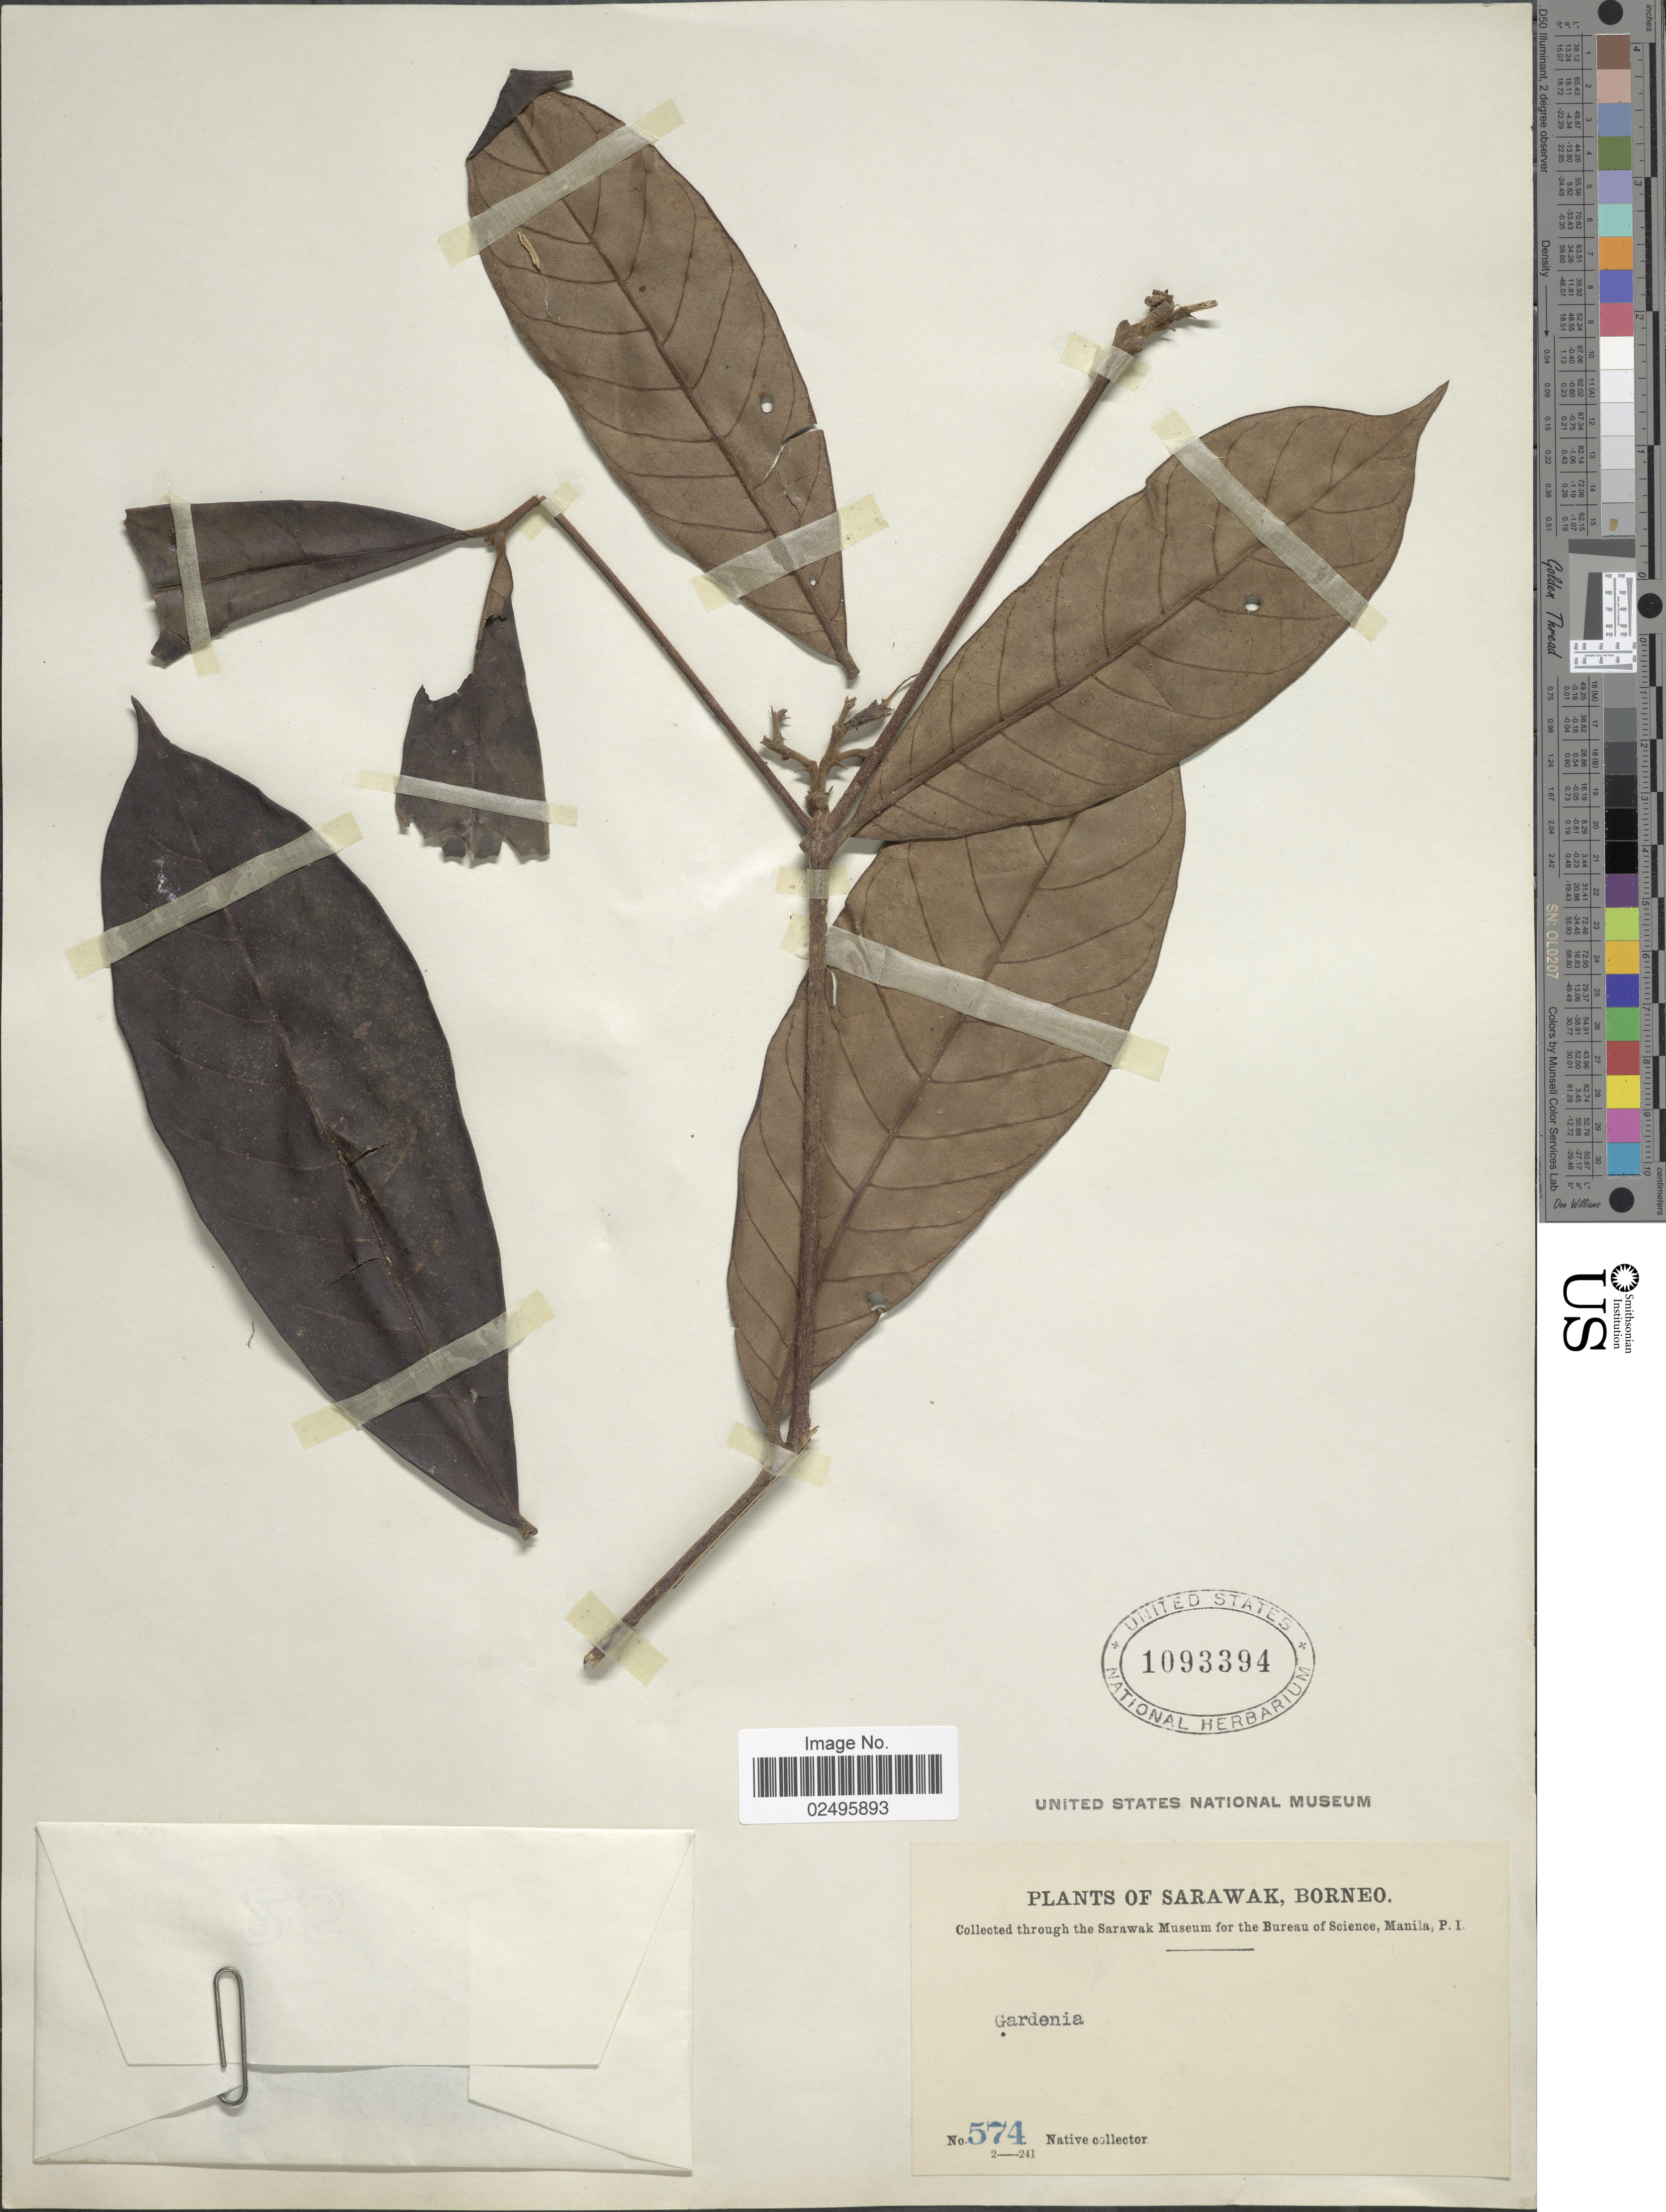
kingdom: Plantae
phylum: Tracheophyta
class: Magnoliopsida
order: Gentianales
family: Rubiaceae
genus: Rothmannia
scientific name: Rothmannia sp.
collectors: Native collector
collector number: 574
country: Malaysia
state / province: Sarawak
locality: Borneo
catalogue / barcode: US 1093394